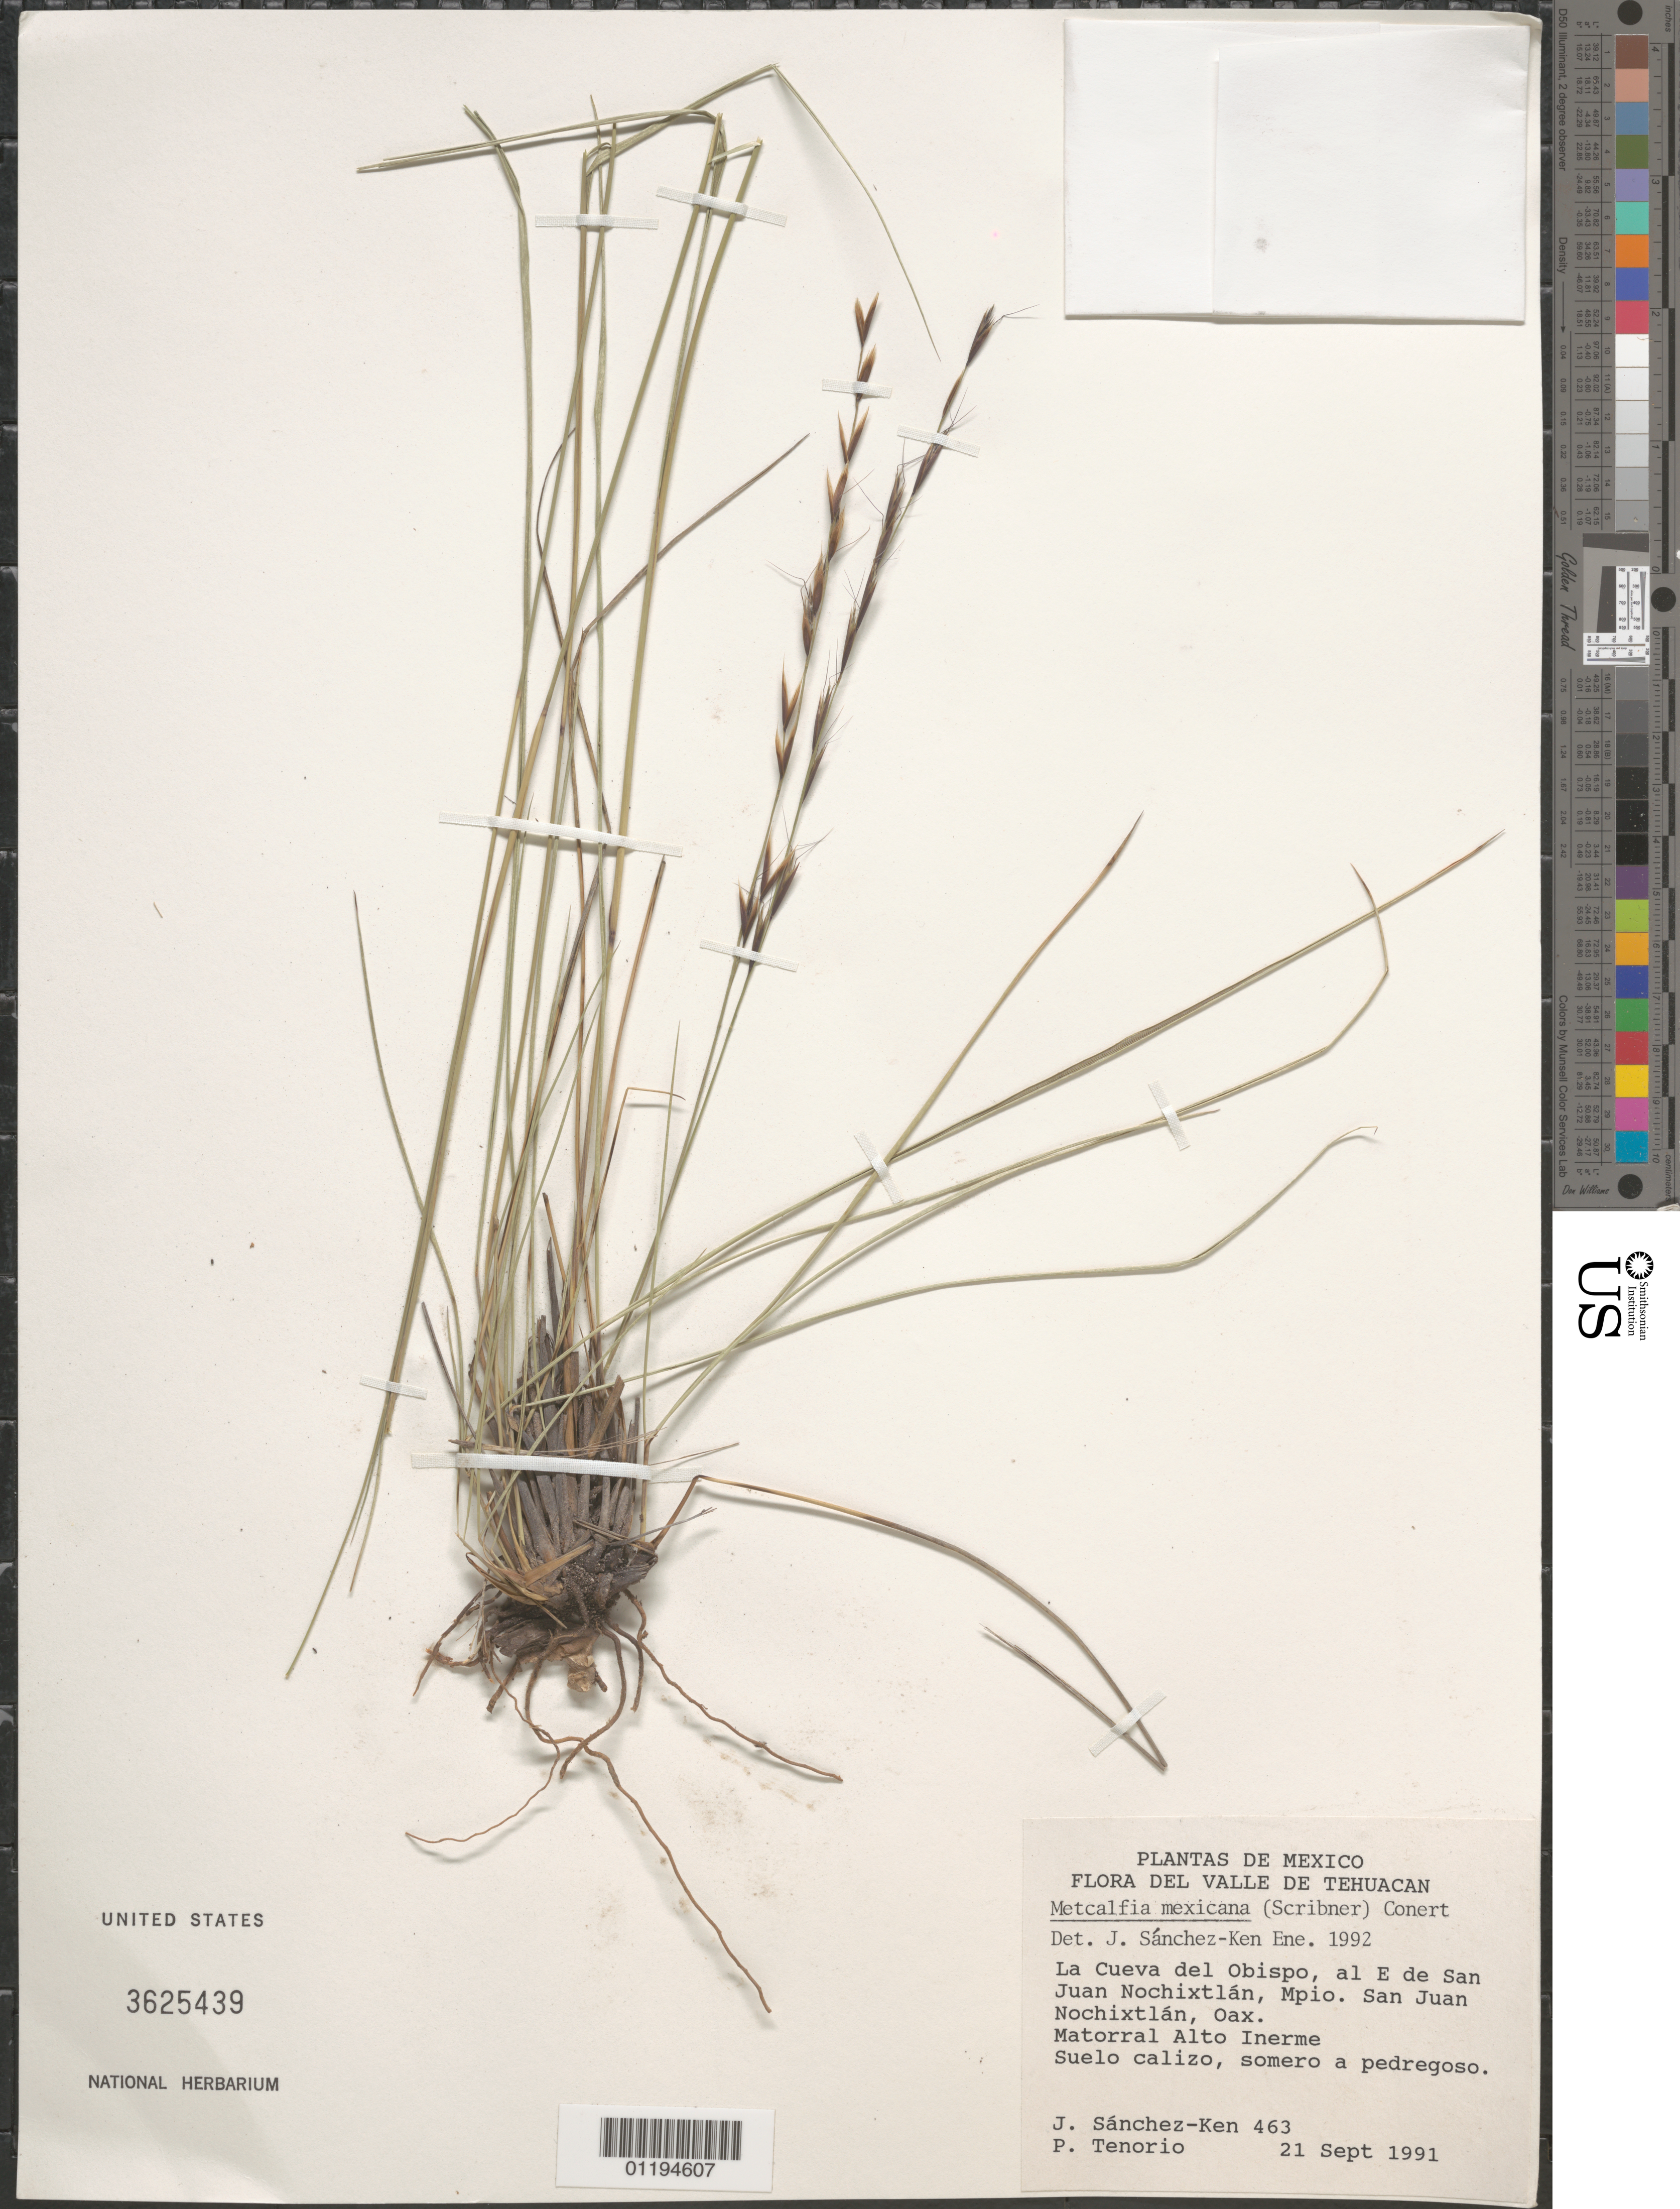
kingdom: Plantae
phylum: Tracheophyta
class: Liliopsida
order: Poales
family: Poaceae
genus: Metcalfia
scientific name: Metcalfia mexicana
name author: (Scribn.) Conert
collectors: J. G. Sánchez-Ken & Tenorio, P.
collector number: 463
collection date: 1991-09-21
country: Mexico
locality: E of San Juan Nochixtlan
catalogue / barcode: US 3625439